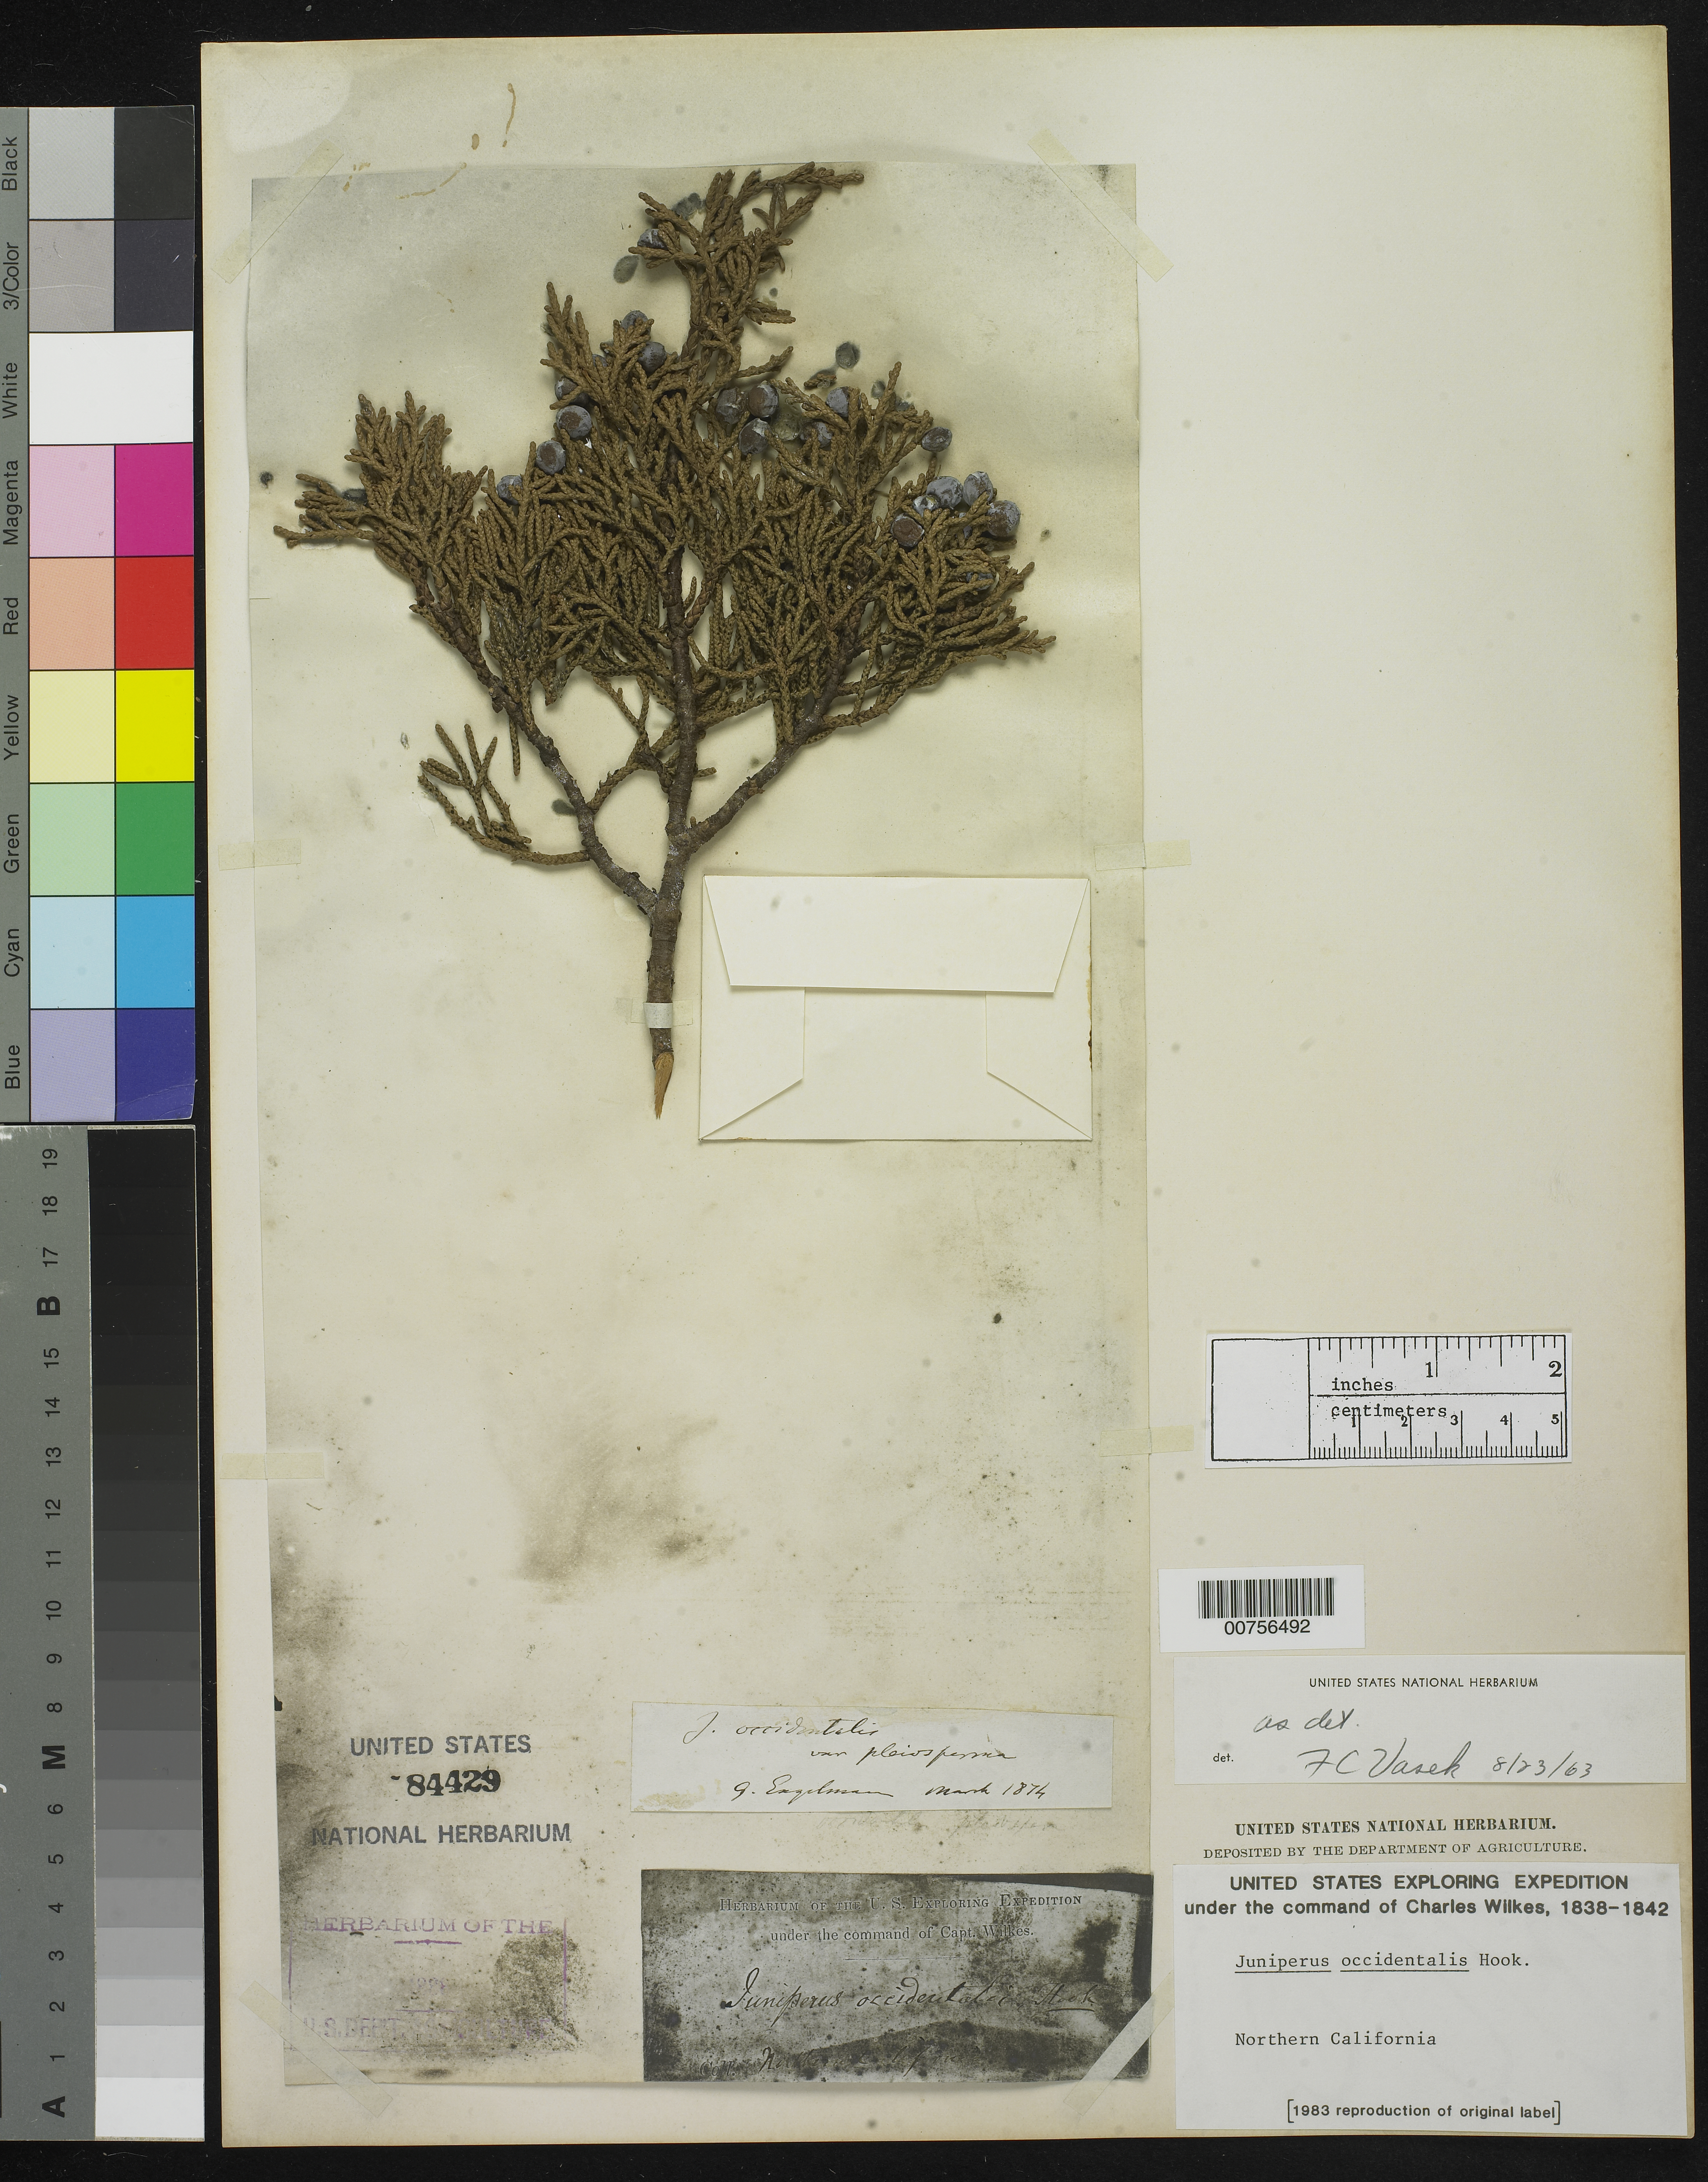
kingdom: Plantae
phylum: Tracheophyta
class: Pinopsida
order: Pinales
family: Cupressaceae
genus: Juniperus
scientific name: Juniperus occidentalis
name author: Hook.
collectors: Wilkes Explor. Exped.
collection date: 1838/1842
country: United States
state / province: California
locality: Northern California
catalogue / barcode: US 84429